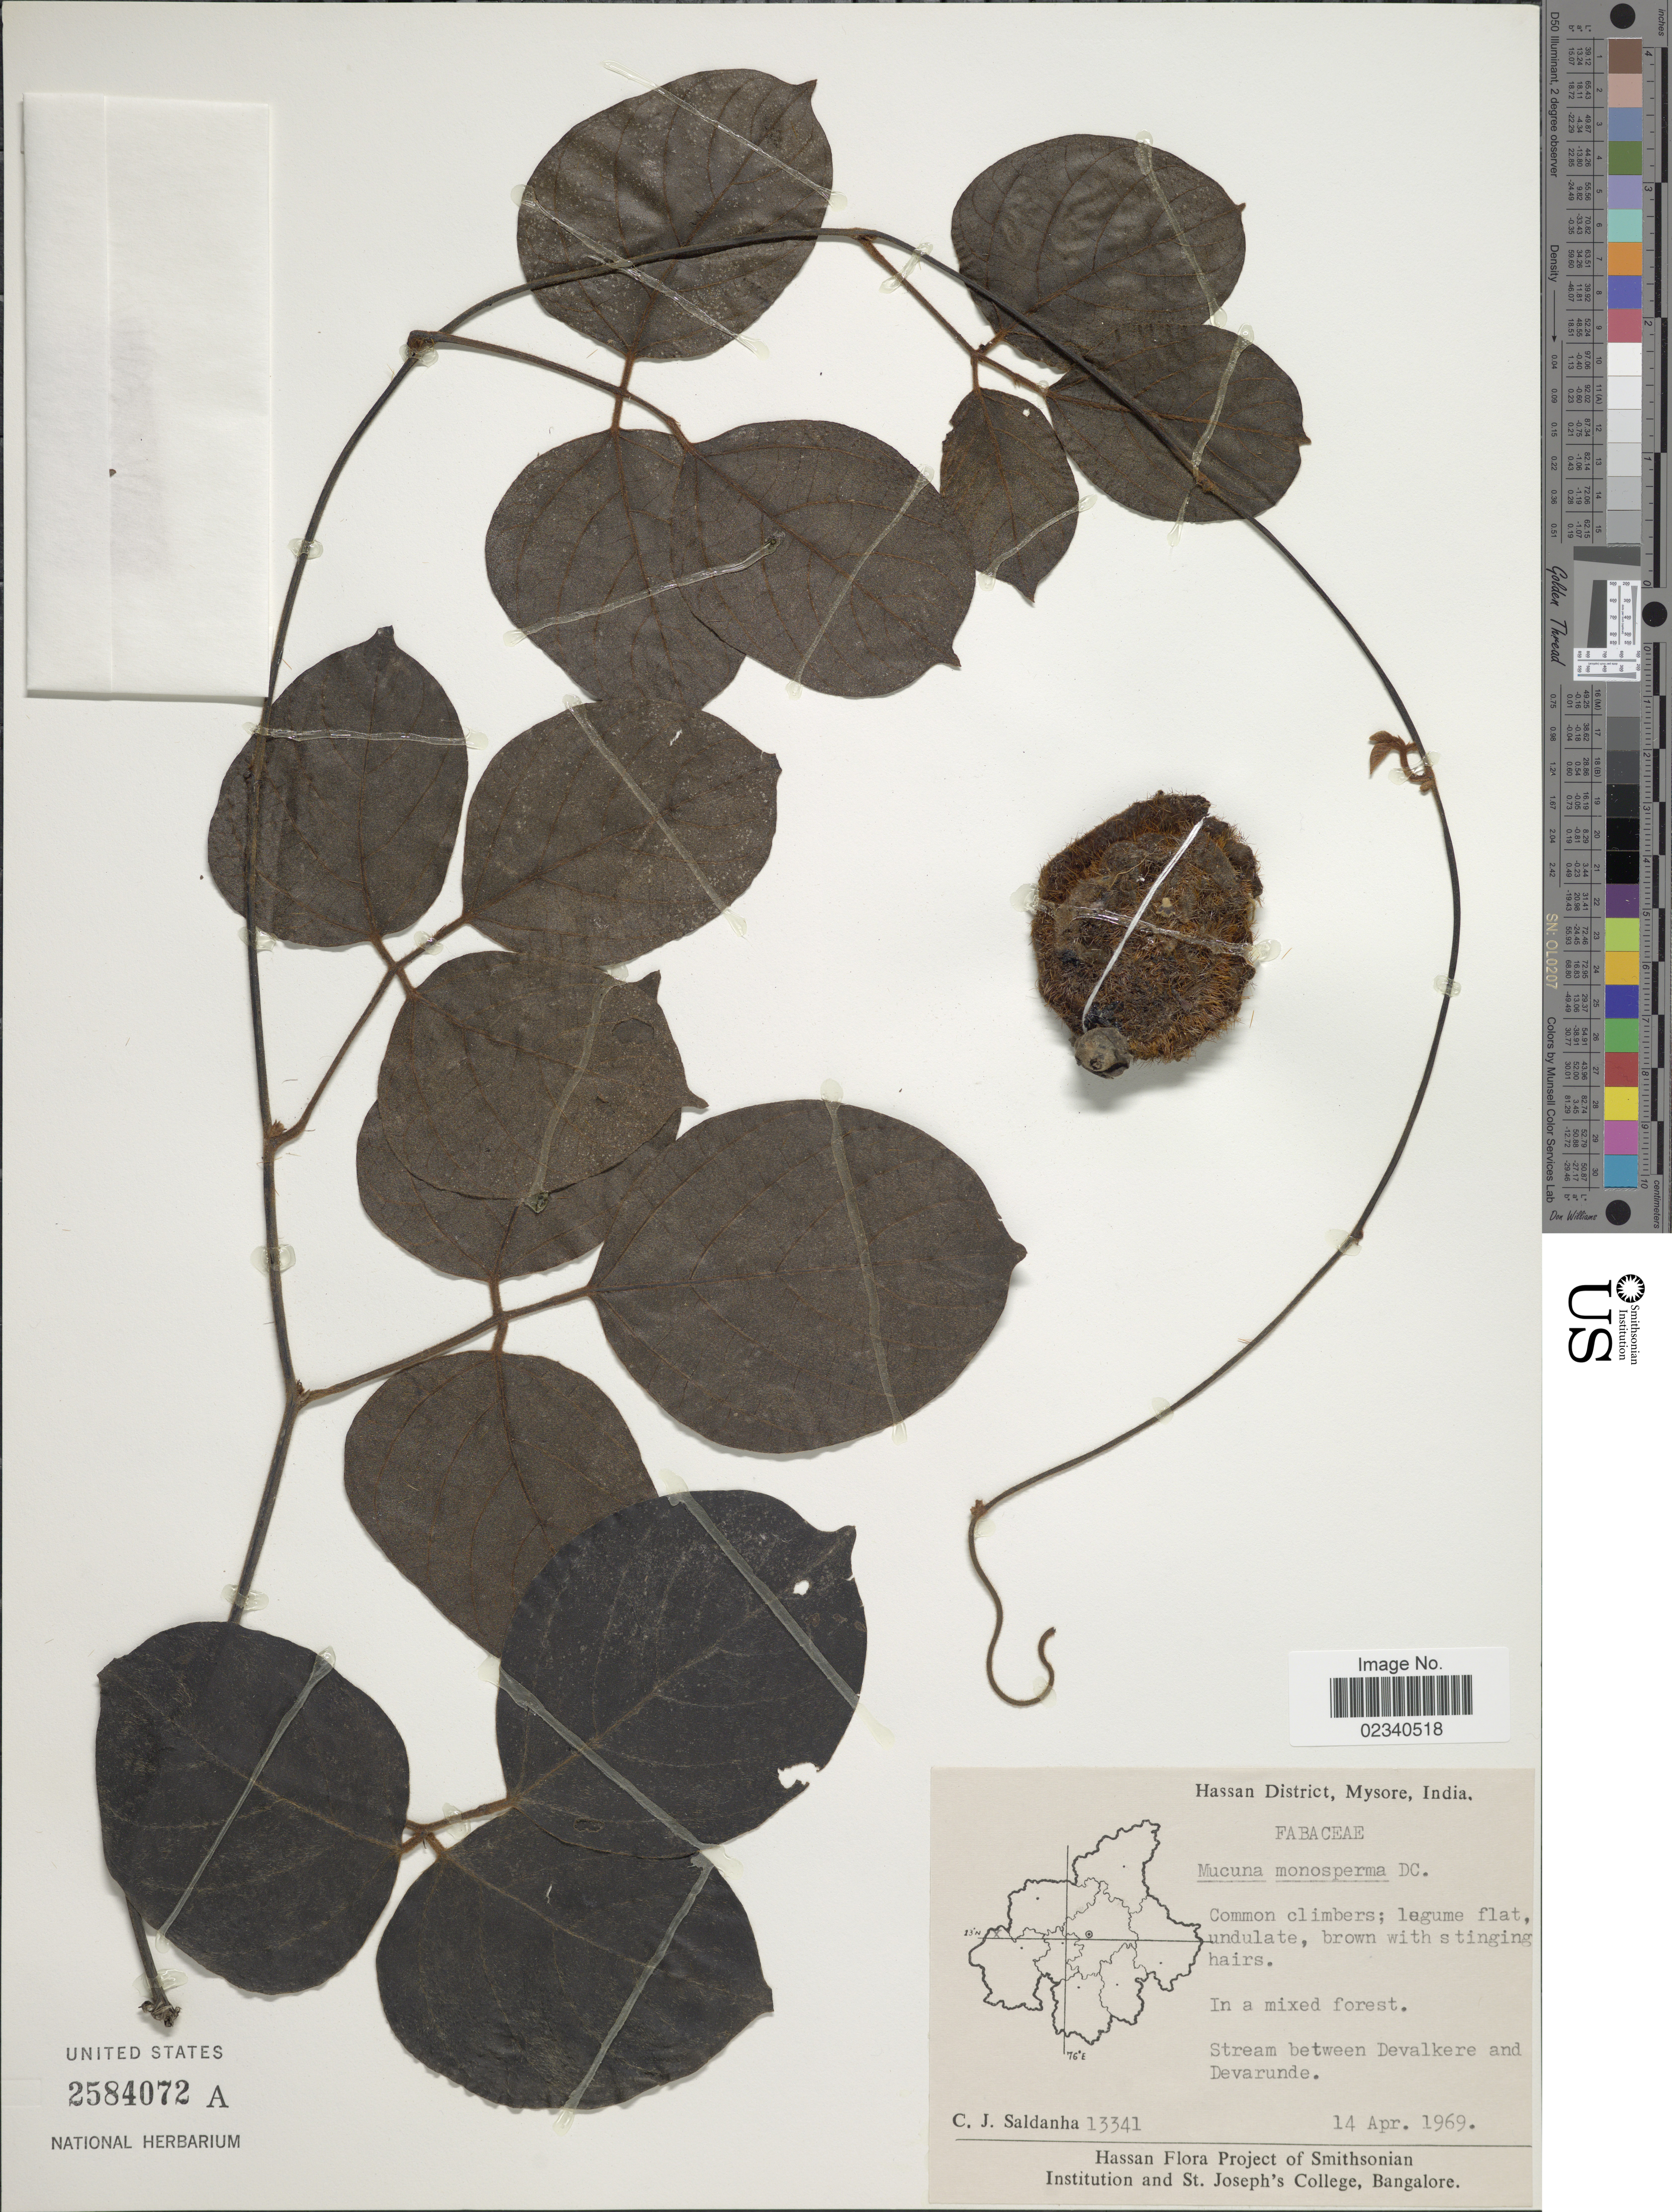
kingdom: Plantae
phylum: Tracheophyta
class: Magnoliopsida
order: Fabales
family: Fabaceae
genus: Mucuna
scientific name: Mucuna monosperma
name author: Wight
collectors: C. J. Saldanha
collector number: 13341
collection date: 1969-04-14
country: India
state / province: Karnataka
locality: Hassan District, Mysore. Stream between Devalkere and Devarunde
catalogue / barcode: US 2584072A